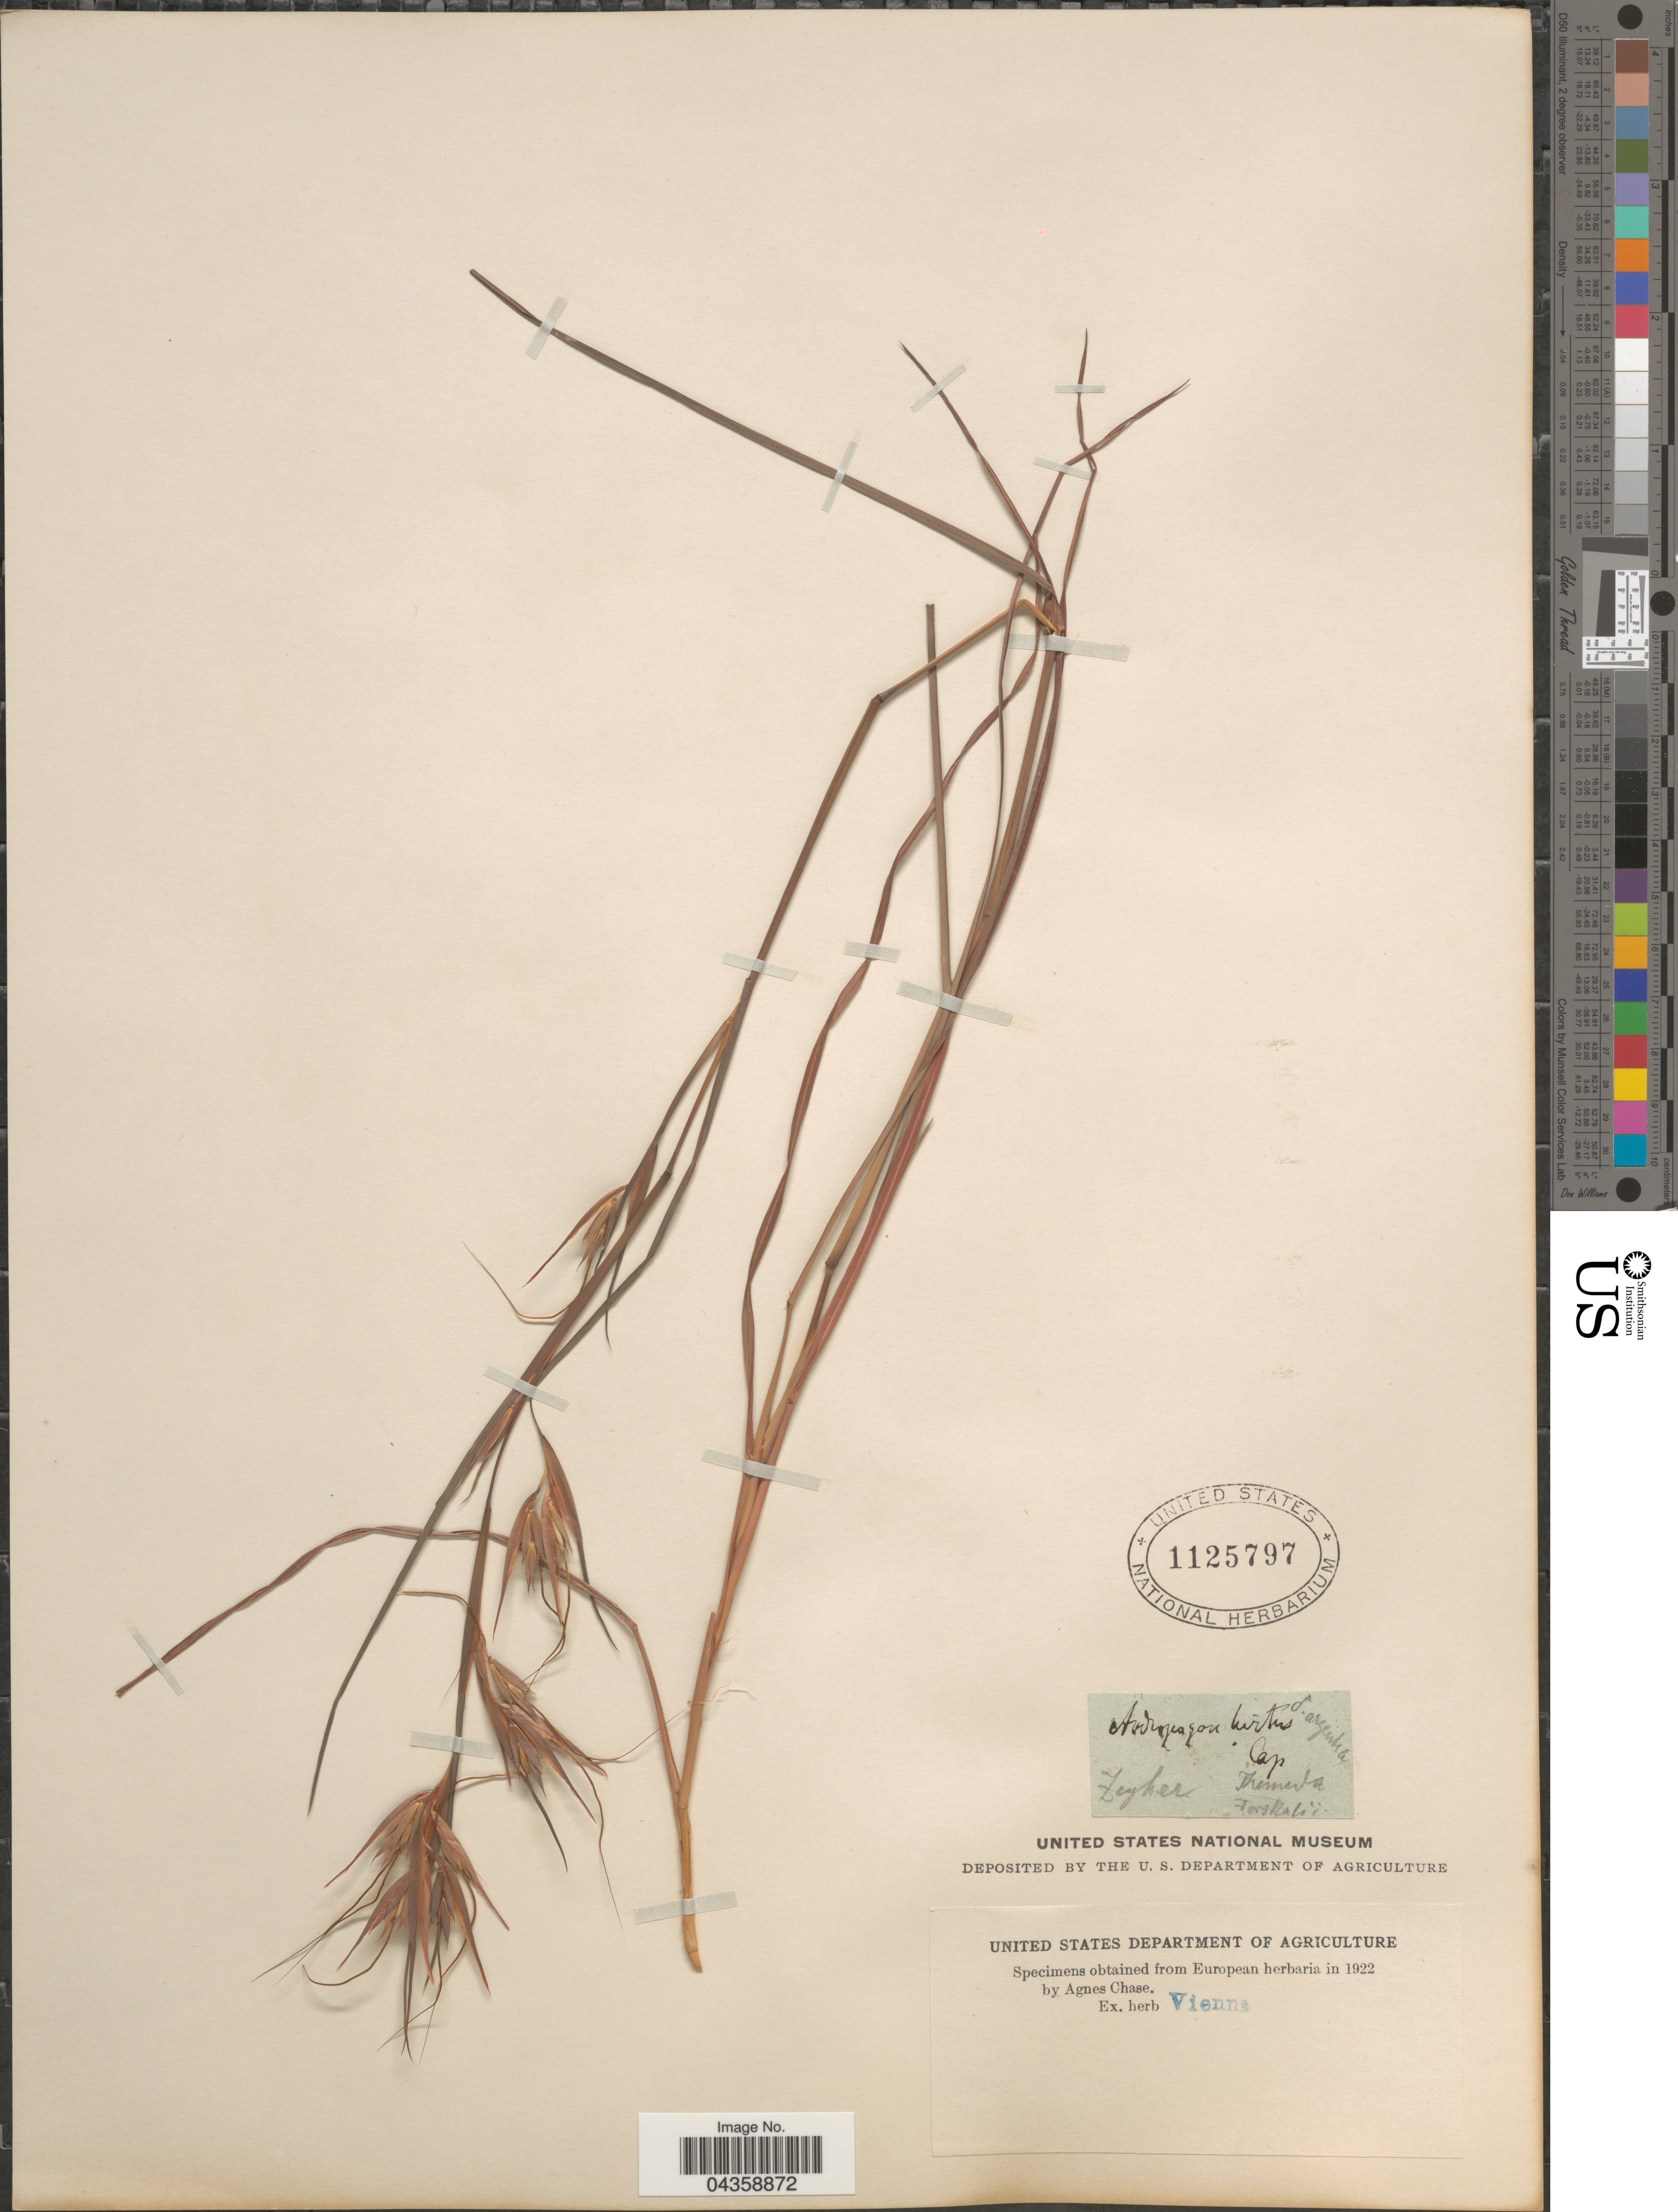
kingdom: Plantae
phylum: Tracheophyta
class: Liliopsida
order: Poales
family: Poaceae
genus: Themeda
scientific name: Themeda triandra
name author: Forssk.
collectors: -. Zeyher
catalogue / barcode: US 1125797